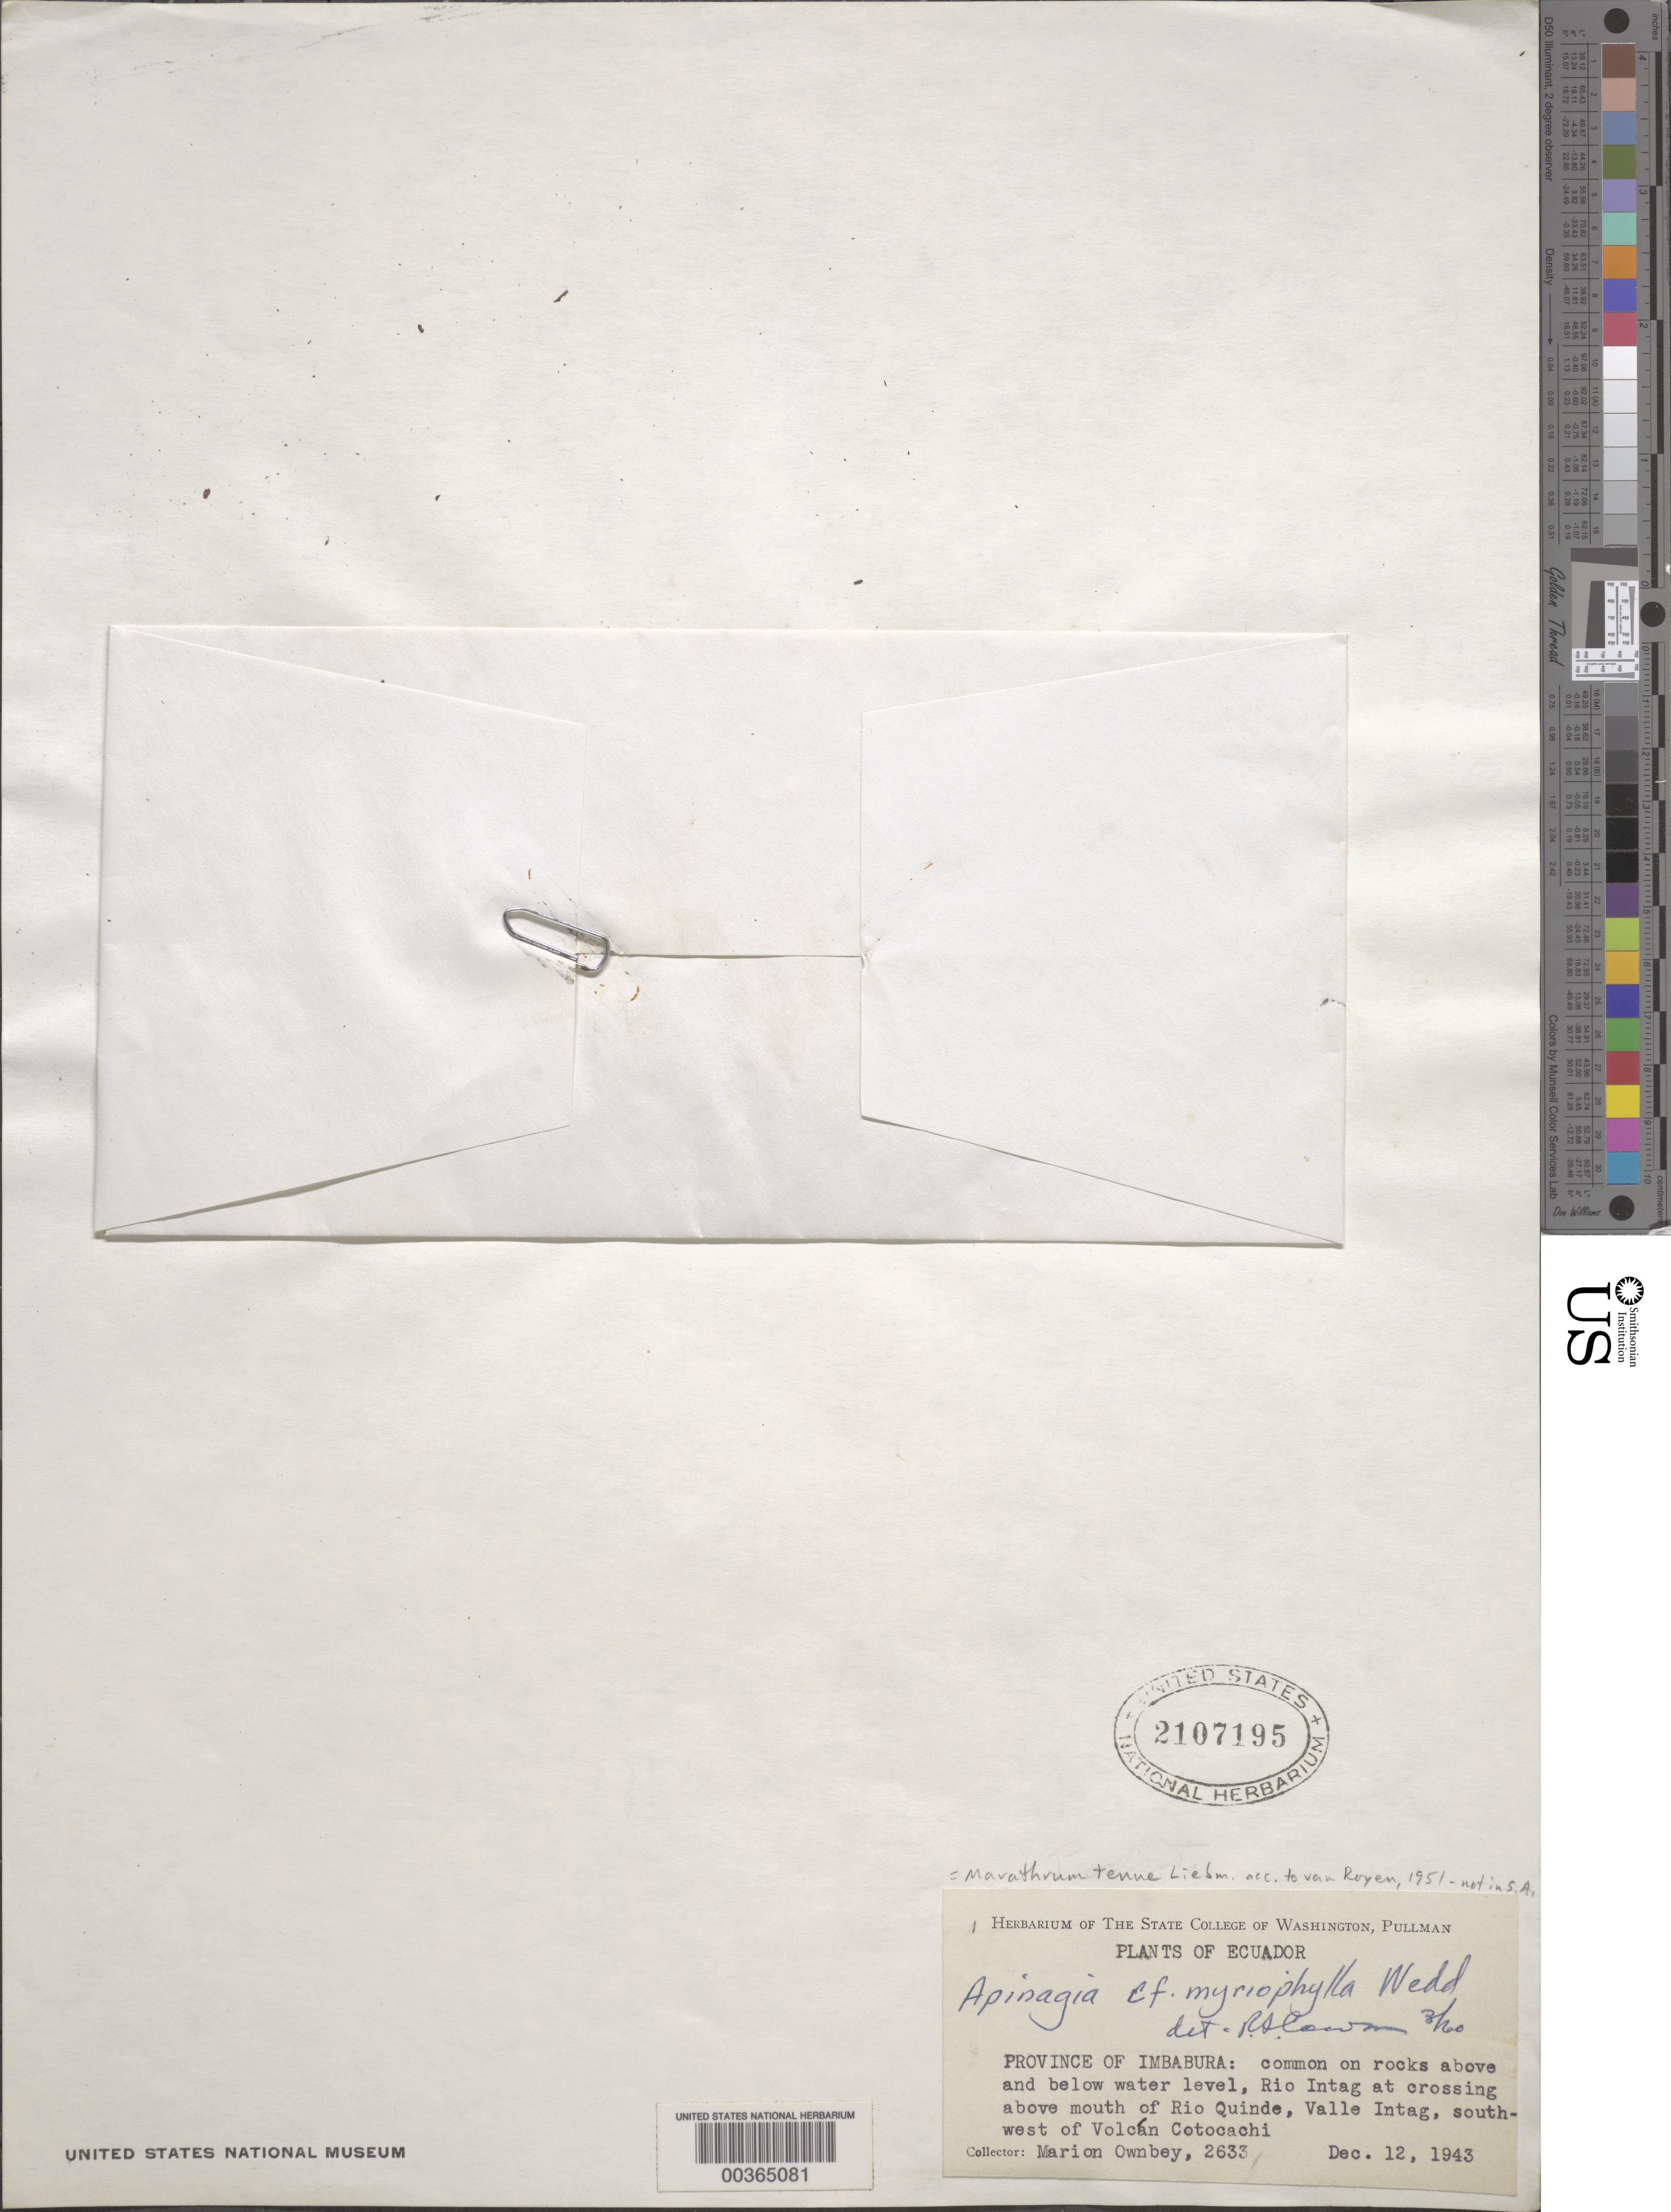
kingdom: Plantae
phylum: Tracheophyta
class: Magnoliopsida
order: Malpighiales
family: Podostemaceae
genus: Marathrum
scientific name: Marathrum tenue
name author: Liebm.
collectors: F. M. Ownbey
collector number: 2633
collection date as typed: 12 Dec 1943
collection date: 1943-12-12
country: Ecuador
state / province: Imbabura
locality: Rio Intag, above mouth of Rio Quinde, SW of Volcan Cotocachi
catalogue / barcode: US 2107195